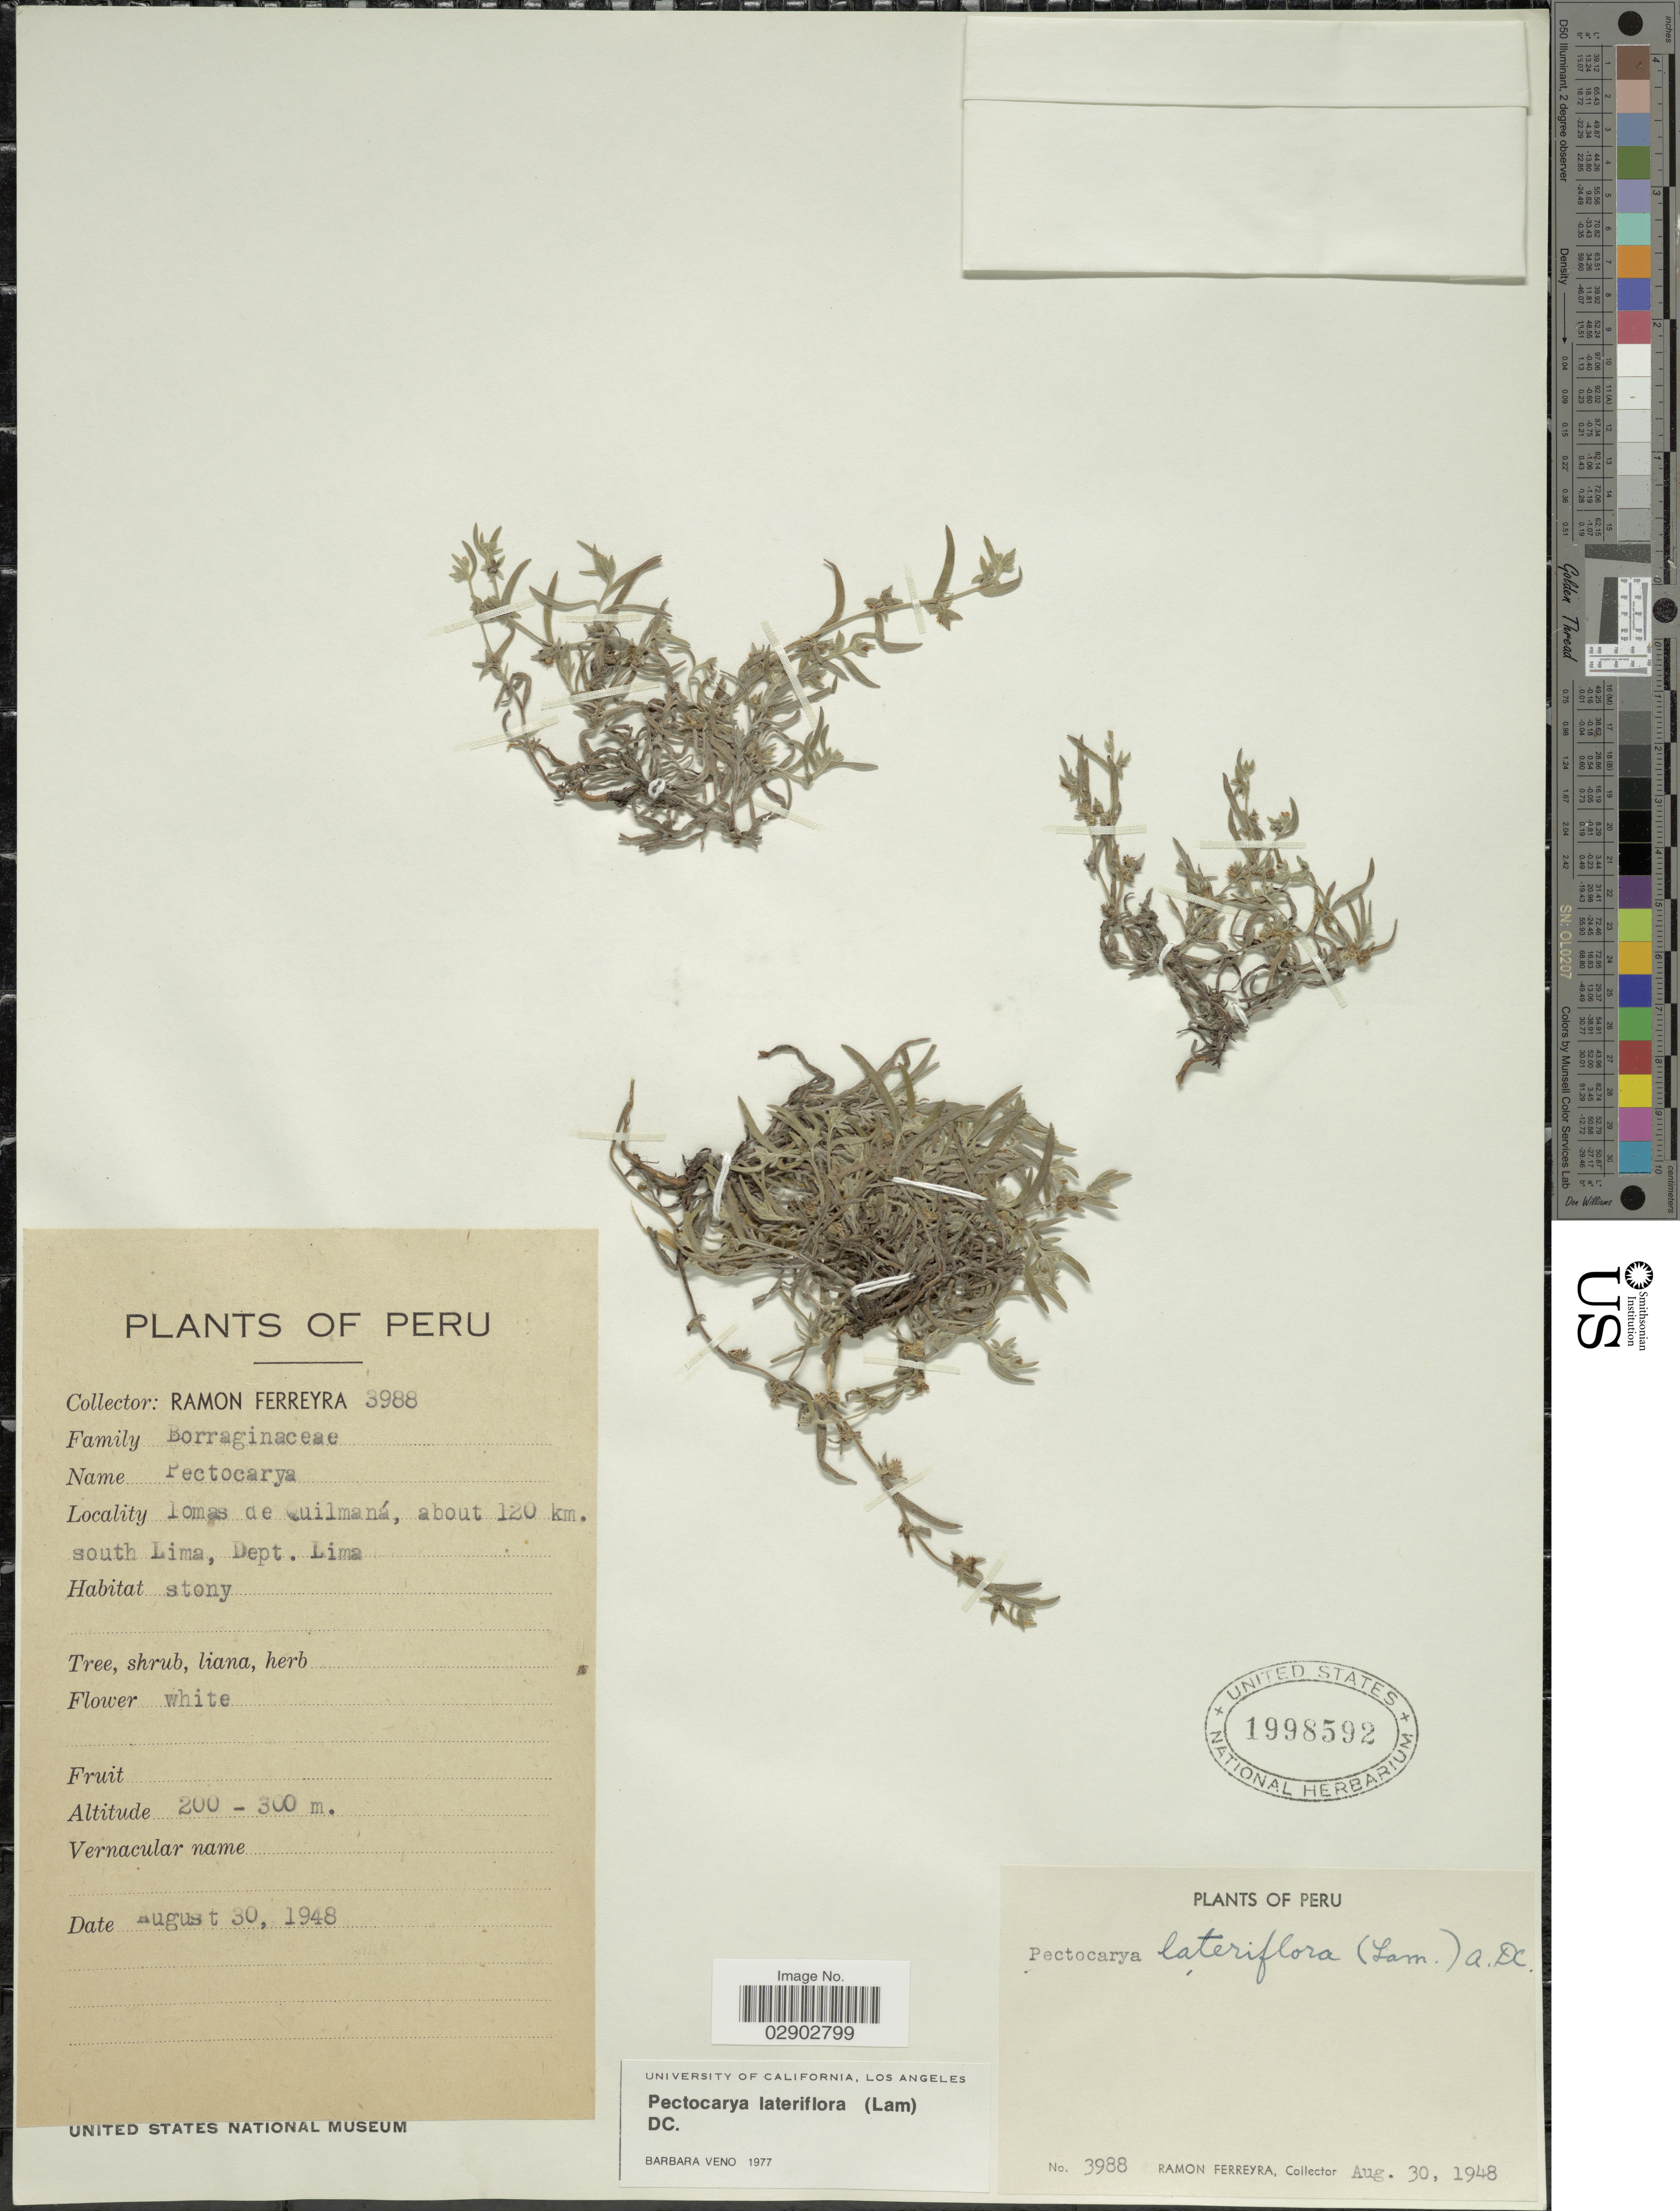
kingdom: Plantae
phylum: Tracheophyta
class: Magnoliopsida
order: Boraginales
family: Boraginaceae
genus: Pectocarya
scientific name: Pectocarya linearis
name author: (Ruiz & Pav.) DC.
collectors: R. A. Ferreyra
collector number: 3988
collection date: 1948-08-30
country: Peru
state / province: Lima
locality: Lomas de Quilmaná, about 120 km. south Lima, Dept. Lima.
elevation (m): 200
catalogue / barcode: US 1998592